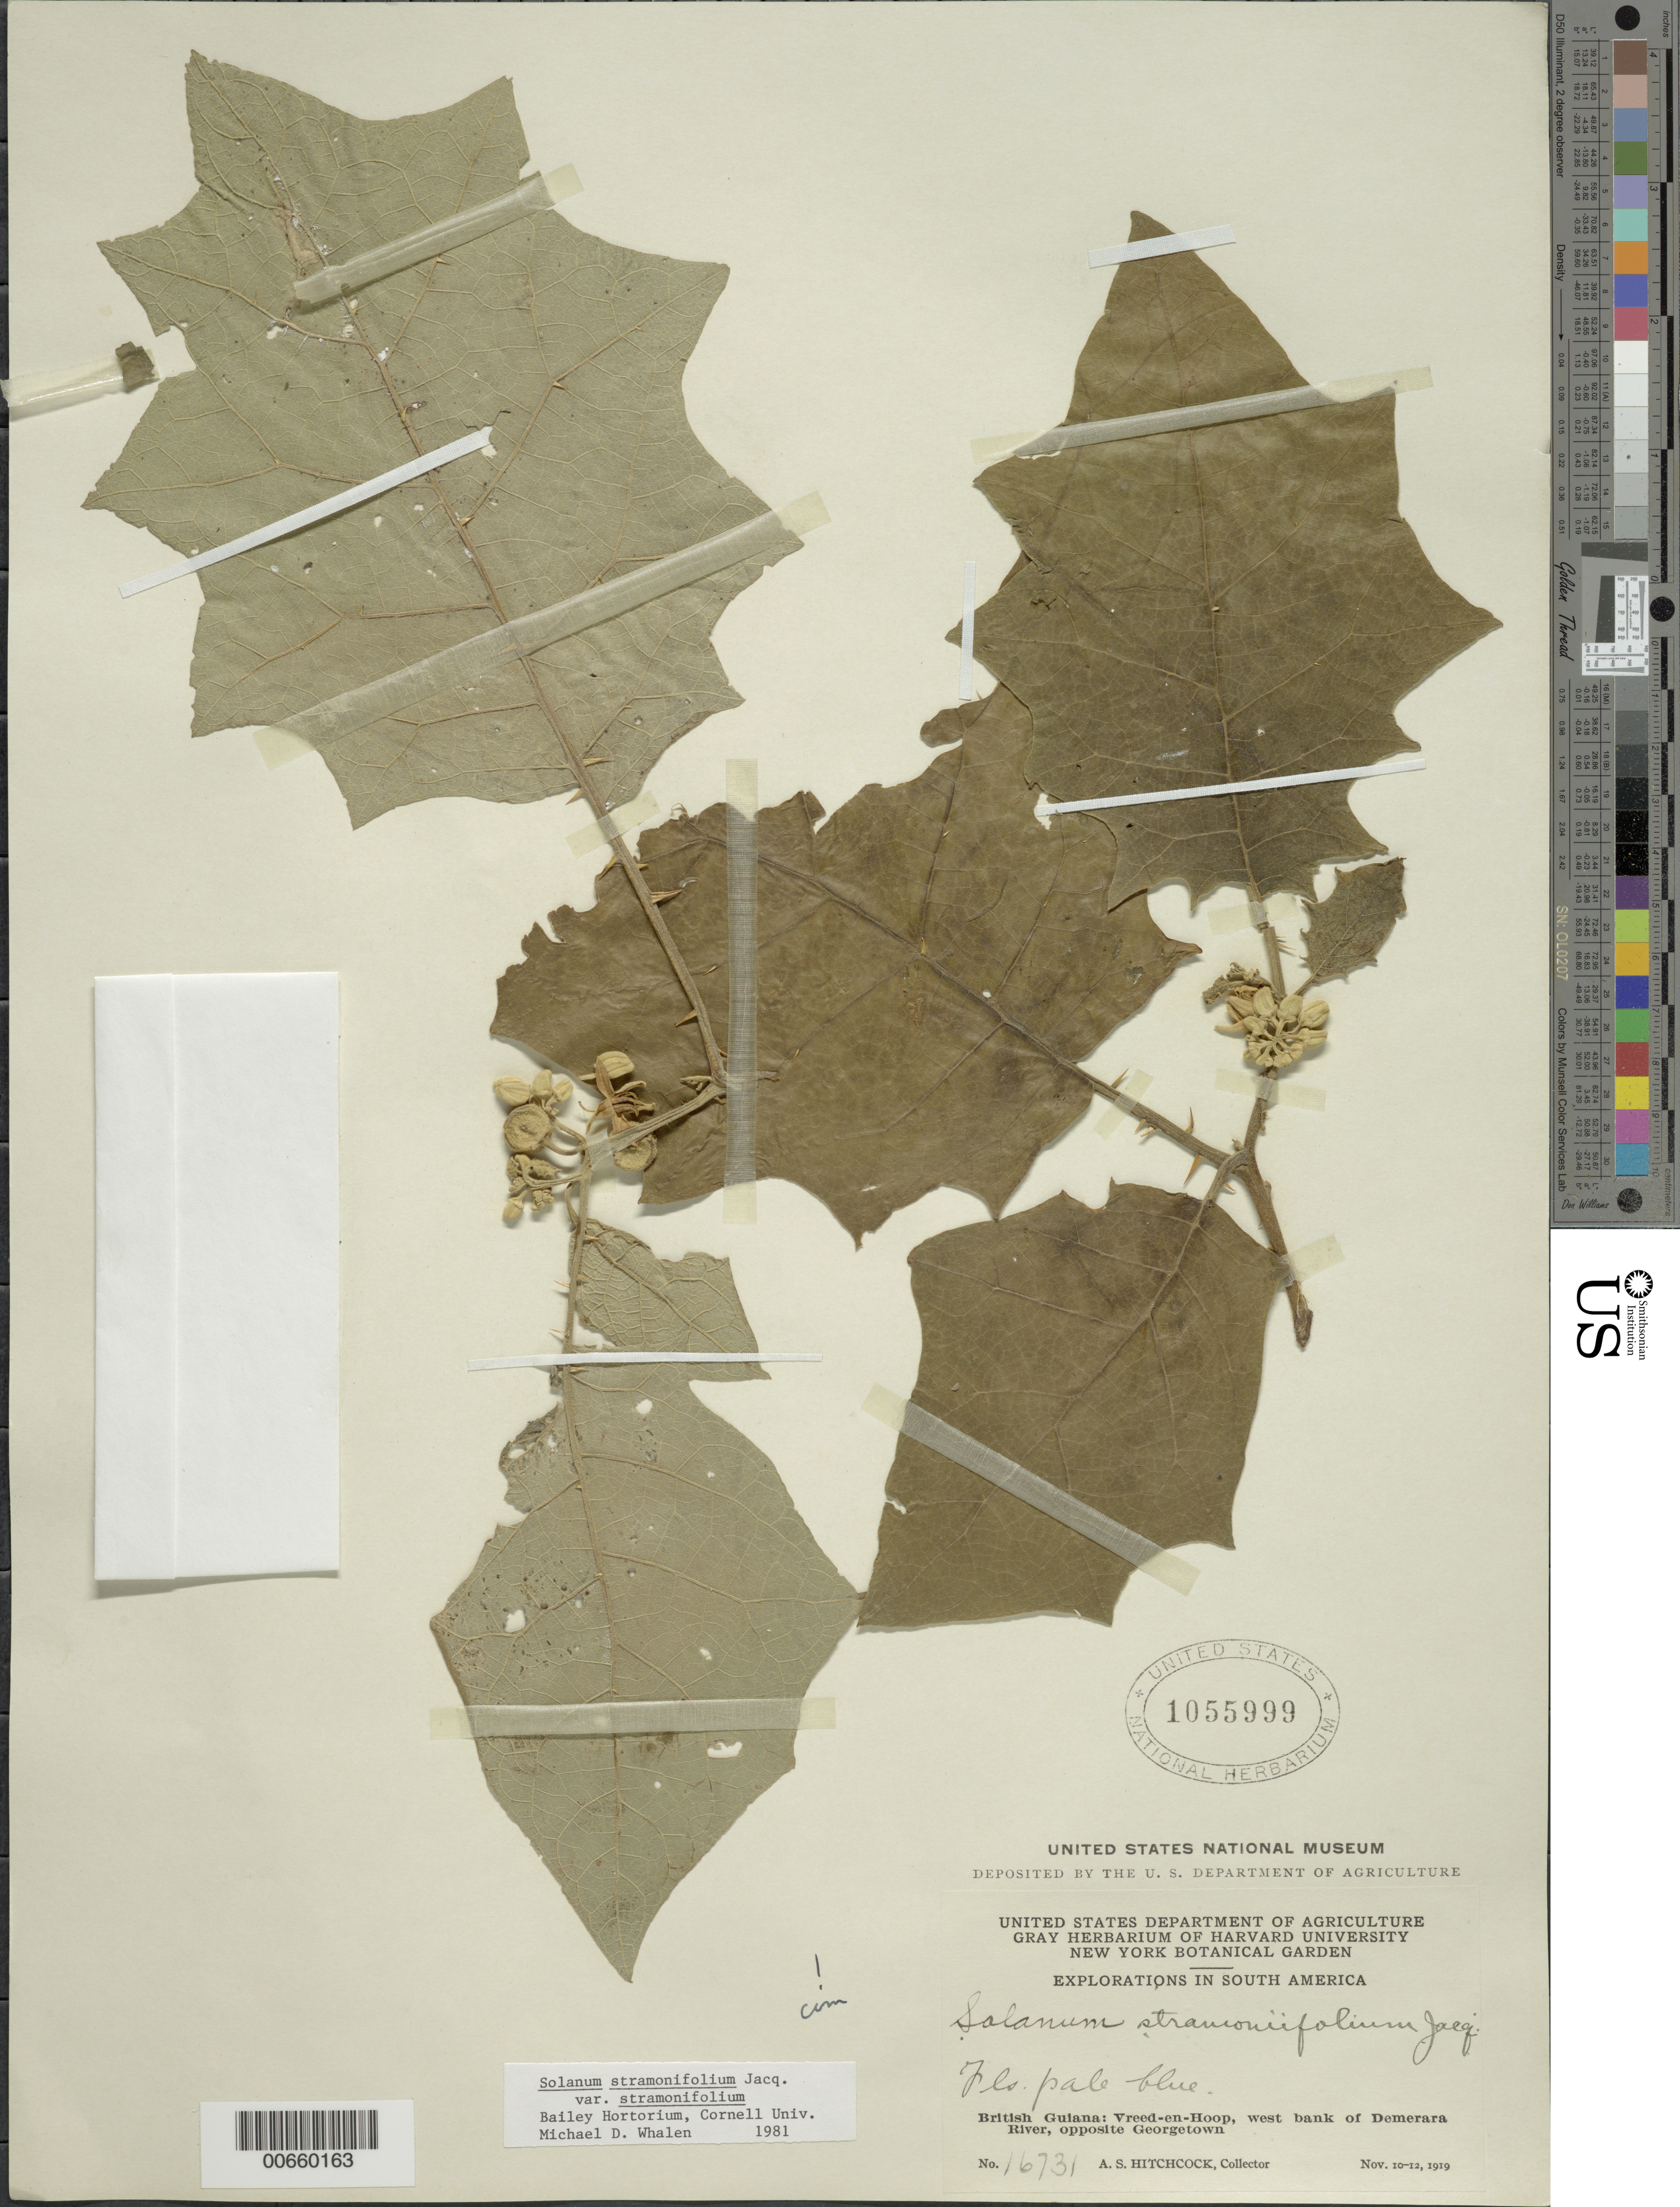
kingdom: Plantae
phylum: Tracheophyta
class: Magnoliopsida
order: Solanales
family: Solanaceae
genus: Solanum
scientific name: Solanum stramoniifolium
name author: Jacq.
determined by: Whalen, M. D.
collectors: A. S. Hitchcock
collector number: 16731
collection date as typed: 11 Nov 1919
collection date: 1919-11-11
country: Guyana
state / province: Essequibo Isl-W. Demerara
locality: Vreed-en-Hoop, W bank of Demerara R., opposite Georgetown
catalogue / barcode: US 1055999